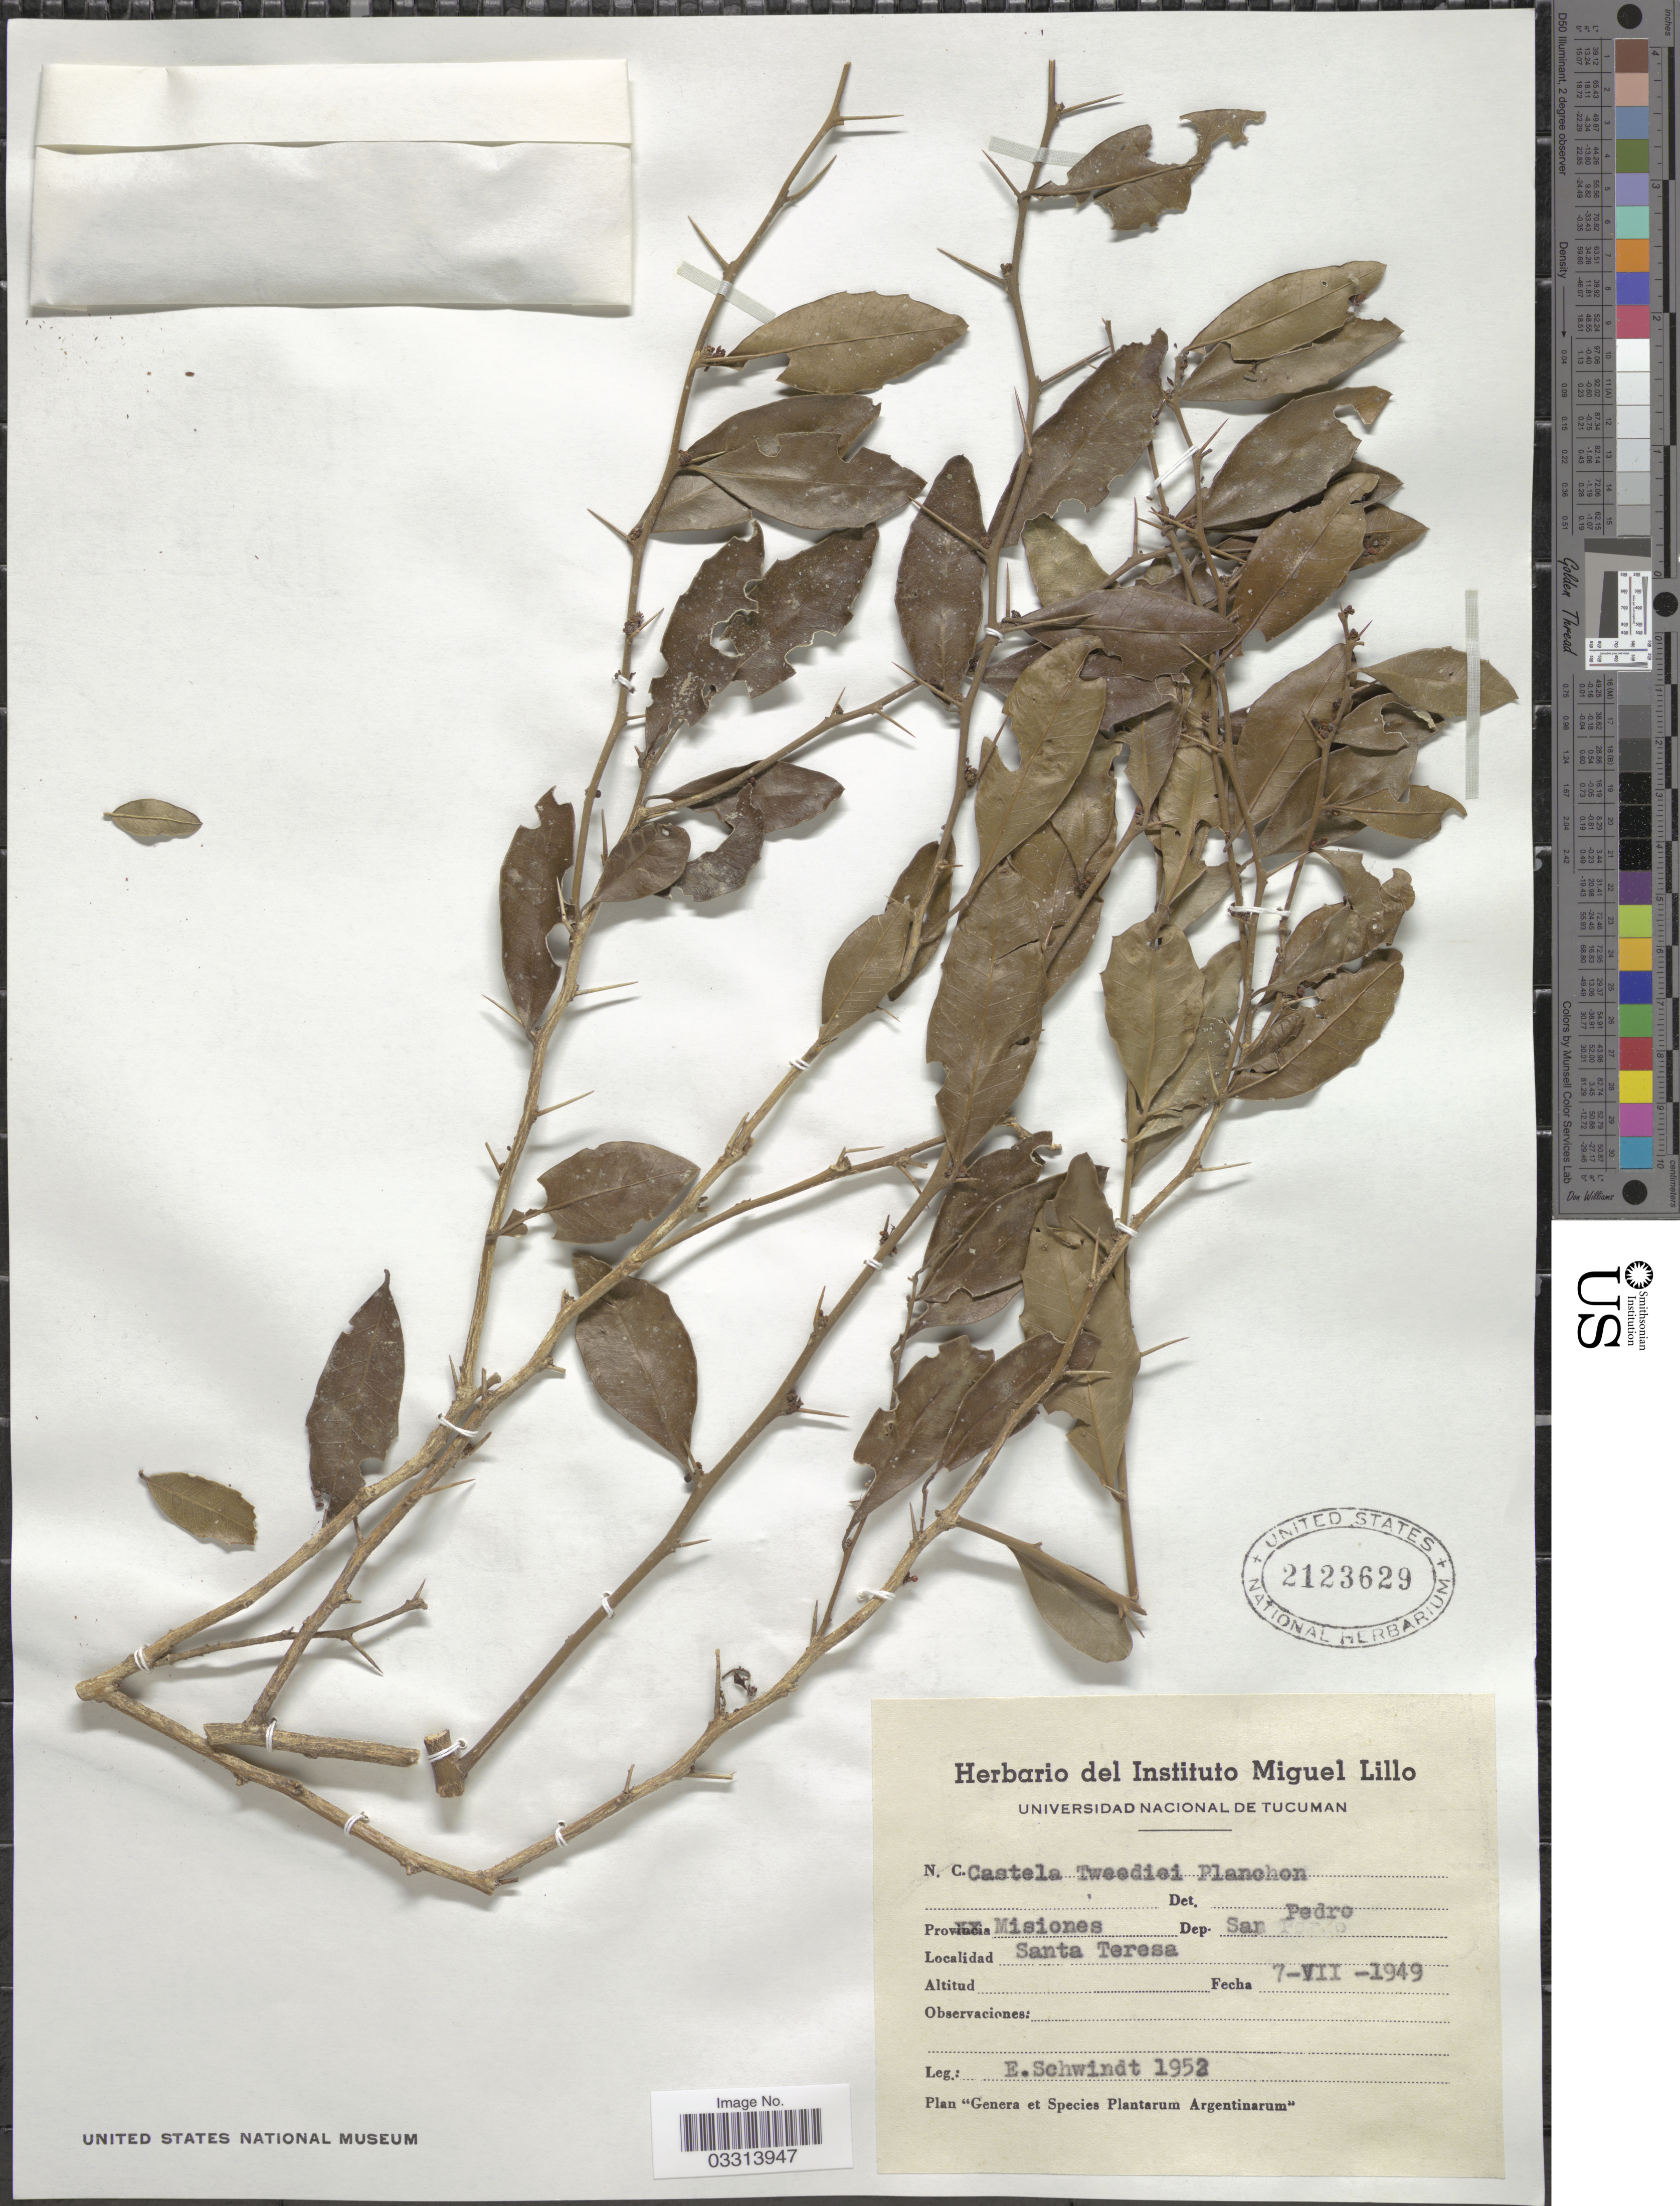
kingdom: Plantae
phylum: Tracheophyta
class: Magnoliopsida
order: Sapindales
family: Simaroubaceae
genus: Castela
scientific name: Castela tweediei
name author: Planch.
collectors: E. Schwindt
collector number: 1952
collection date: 1949-07-07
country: Argentina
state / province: Misiones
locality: Dep. San Pedro. Santa Teresa.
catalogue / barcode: US 2123629